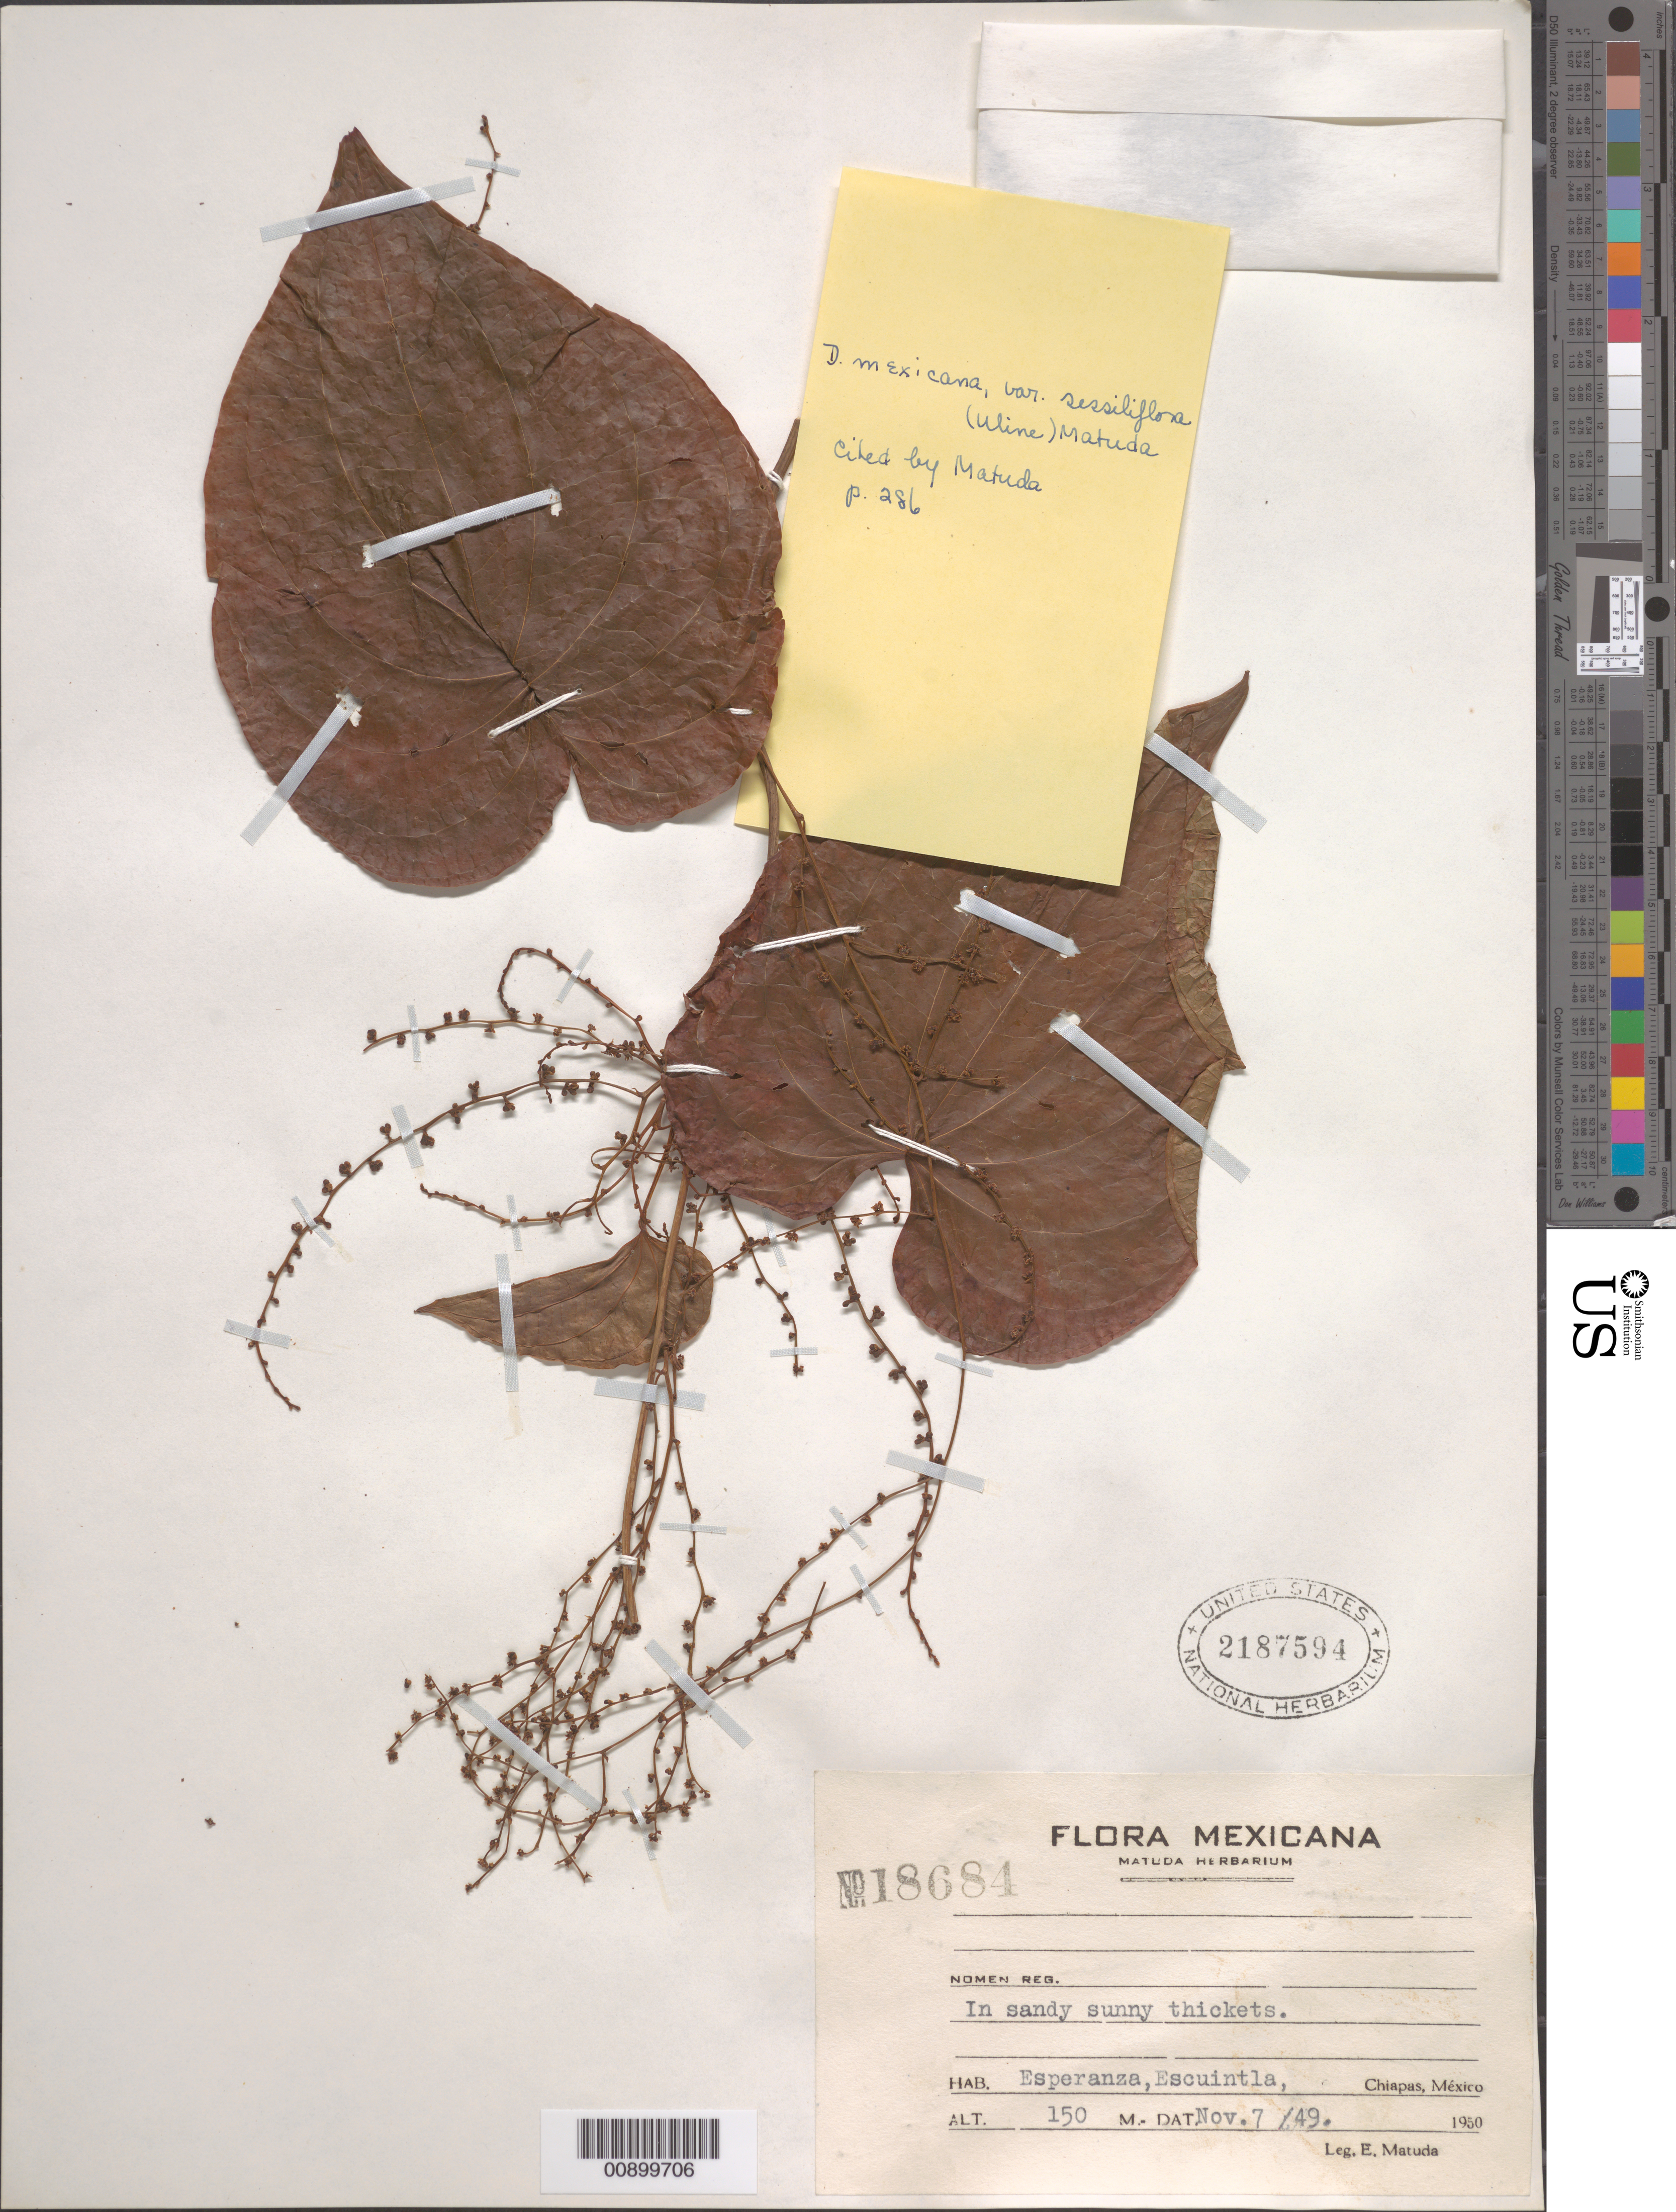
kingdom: Plantae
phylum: Tracheophyta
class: Liliopsida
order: Dioscoreales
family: Dioscoreaceae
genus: Dioscorea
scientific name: Dioscorea mexicana var. sessiliflora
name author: (Uline) Matuda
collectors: E. Matuda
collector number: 18684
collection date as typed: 07 Nov 1949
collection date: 1949-11-07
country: Mexico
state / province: Chiapas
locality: Esperanza, Escuintla, Chiapas.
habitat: In sandy sunny thickets.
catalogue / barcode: US 2187594